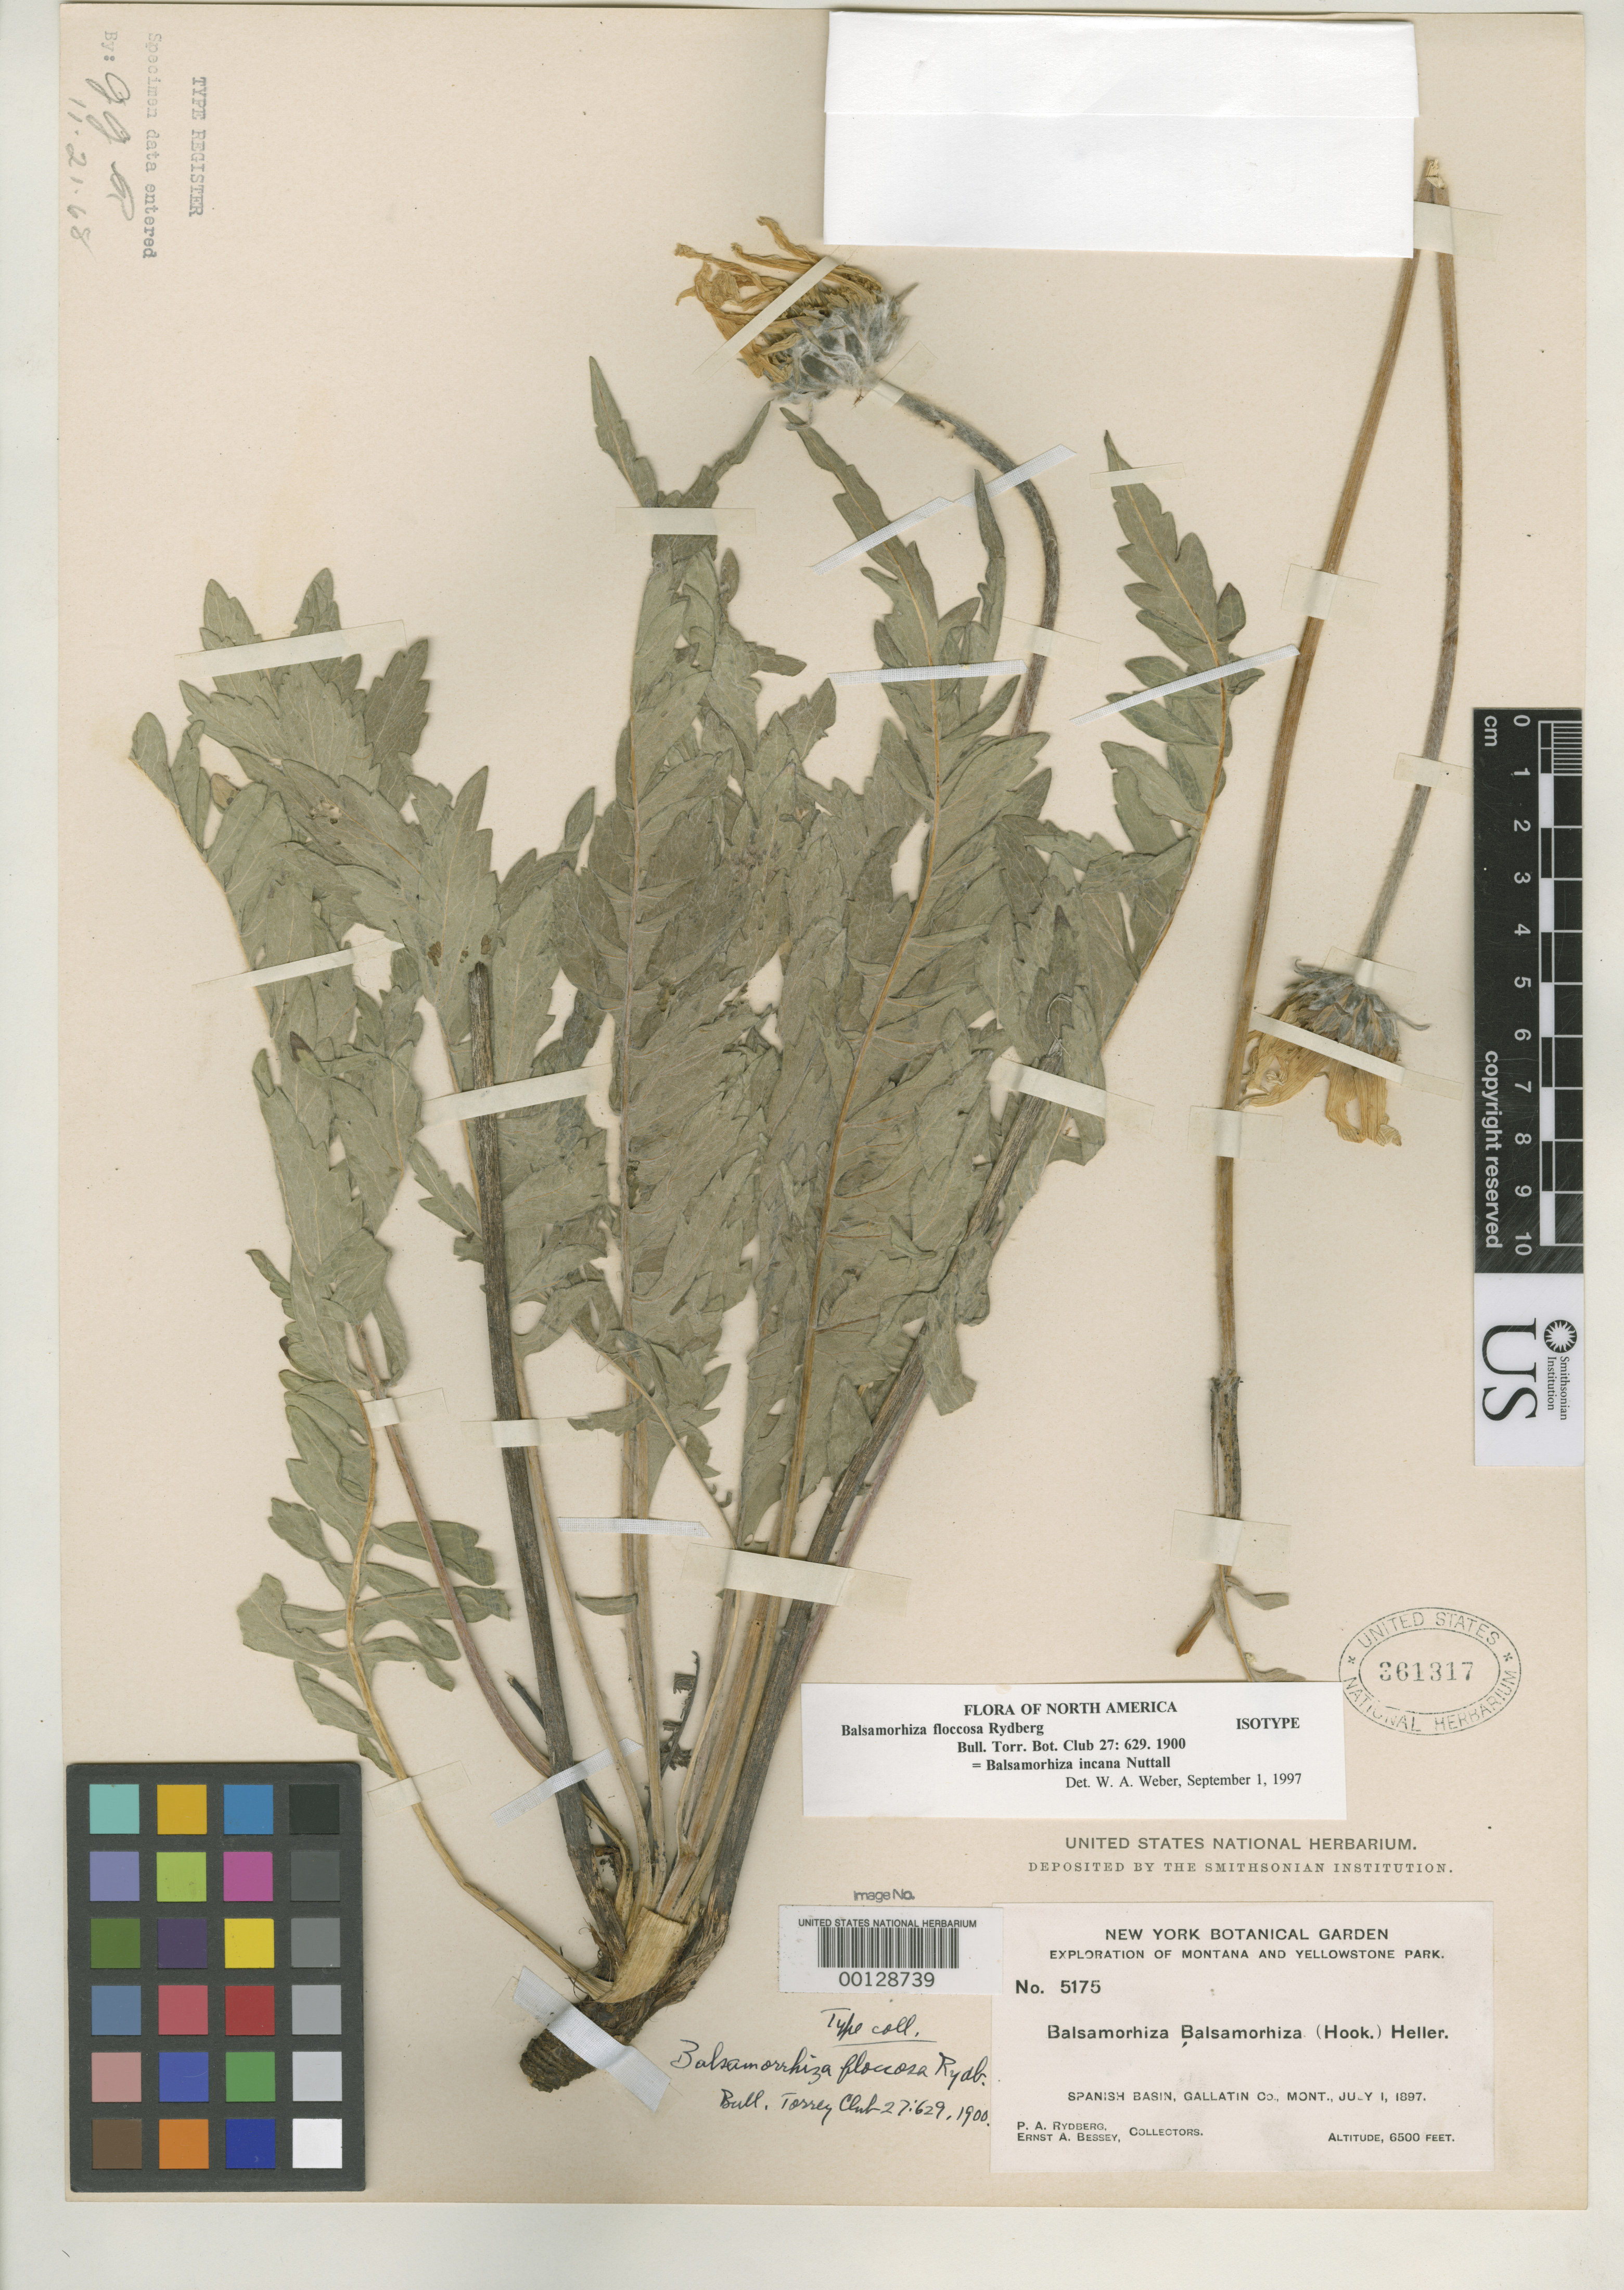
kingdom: Plantae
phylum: Tracheophyta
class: Magnoliopsida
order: Asterales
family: Asteraceae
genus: Balsamorhiza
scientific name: Balsamorhiza floccosa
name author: Rydb.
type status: Isotype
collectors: P. A. Rydberg & E. Bessey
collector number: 5175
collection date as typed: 01 Jul 1897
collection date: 1897-07-01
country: United States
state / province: Montana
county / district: Gallatin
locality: Spanish Basin.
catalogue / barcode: US 361317